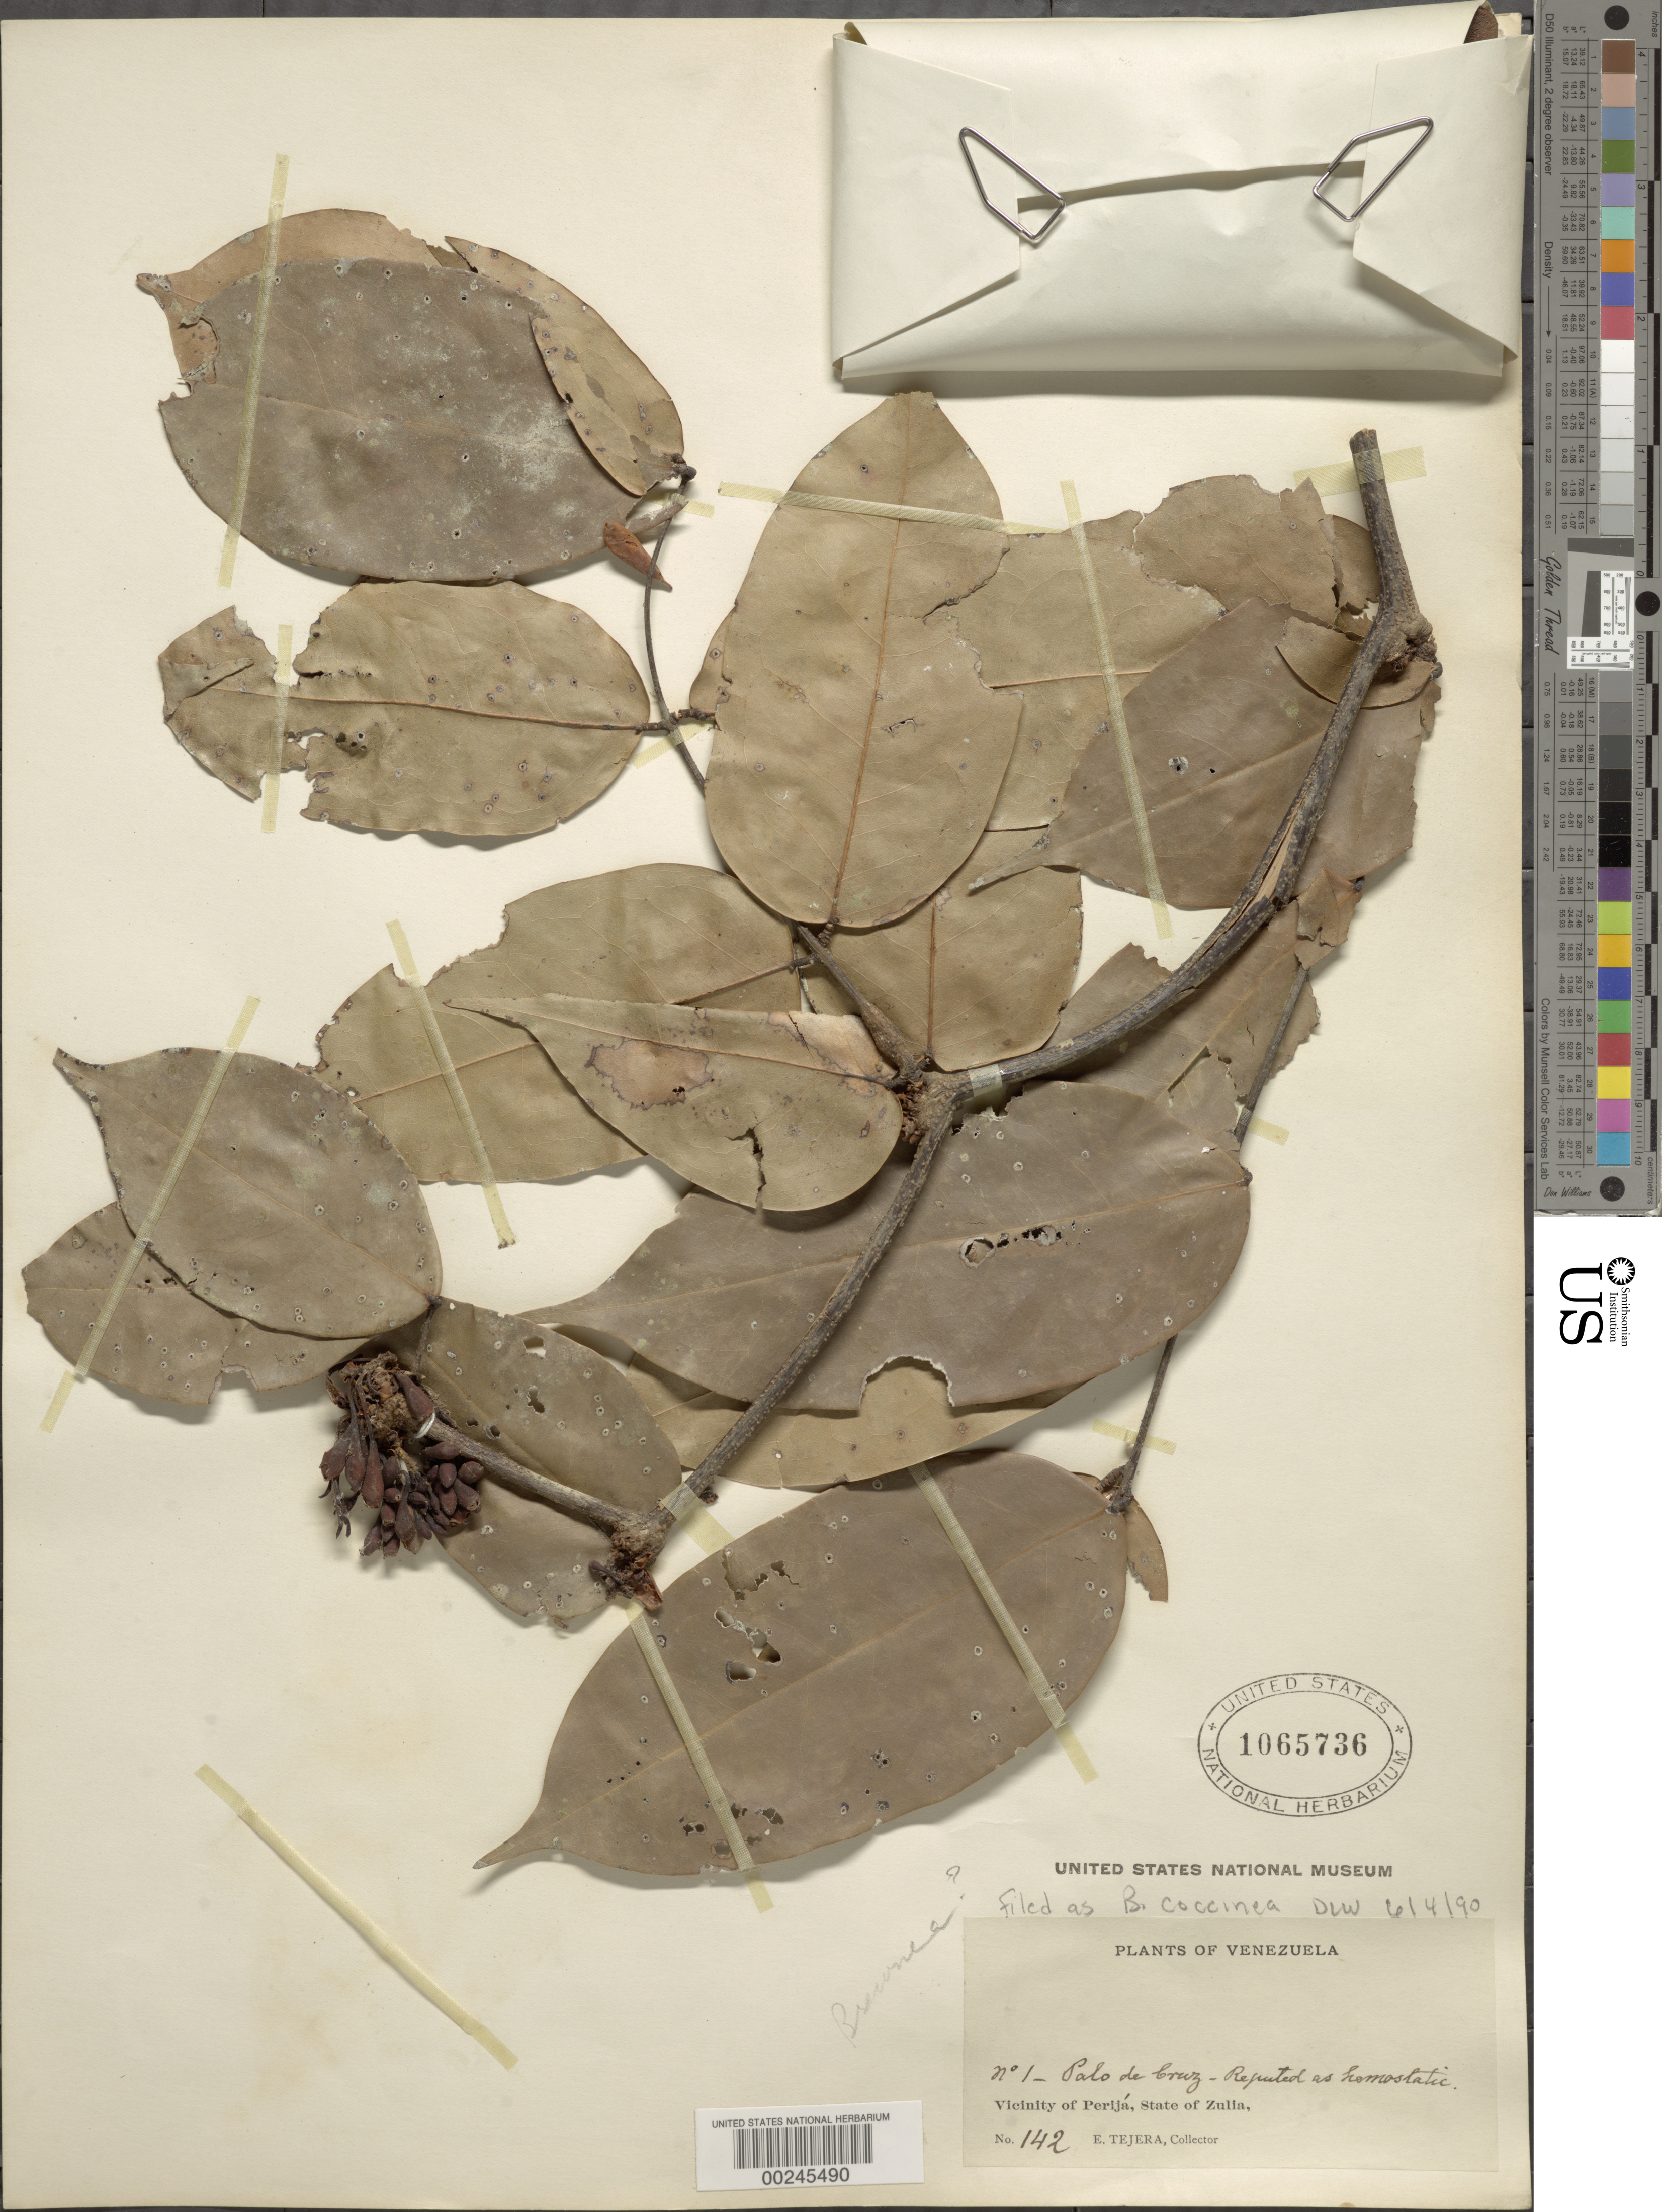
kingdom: Plantae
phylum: Tracheophyta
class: Magnoliopsida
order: Fabales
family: Fabaceae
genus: Brownea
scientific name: Brownea coccinea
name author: Jacq.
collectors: E. Tejera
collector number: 142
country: Venezuela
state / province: Zulia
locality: No. 1 palo de cruz; vicinity of perija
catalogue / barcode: US 1065736